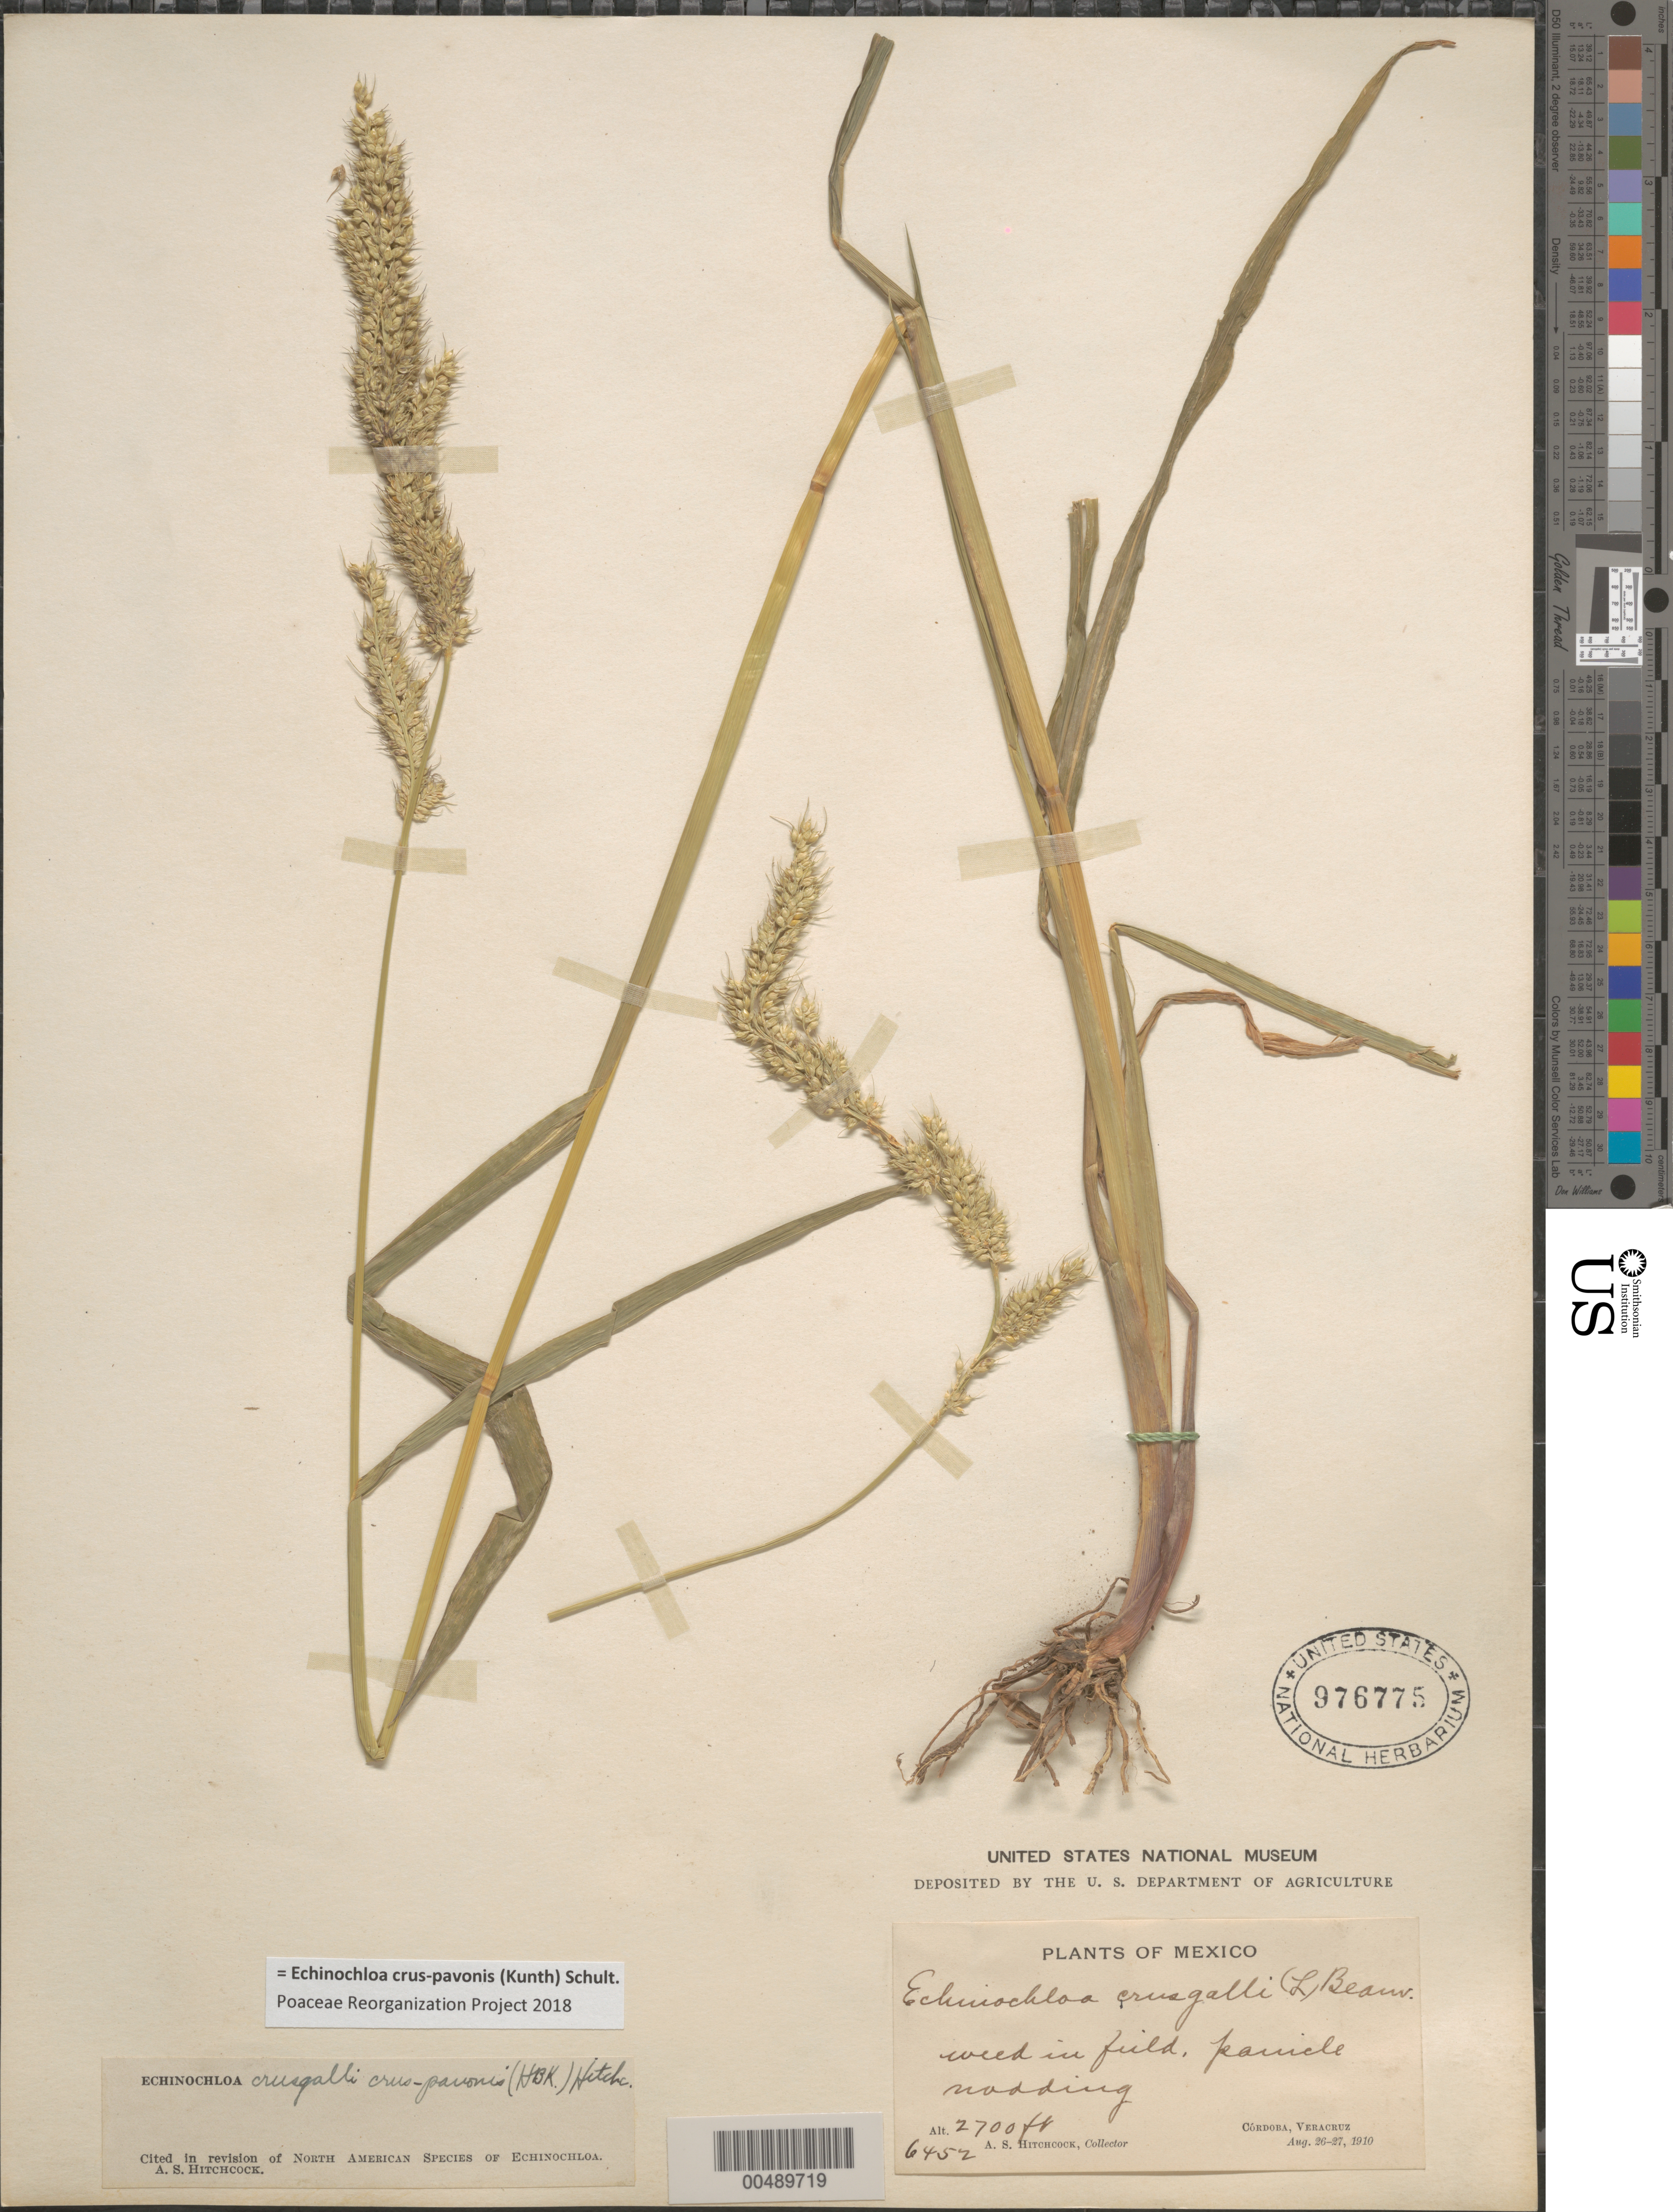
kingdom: Plantae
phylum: Tracheophyta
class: Liliopsida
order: Poales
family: Poaceae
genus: Echinochloa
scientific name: Echinochloa crus-pavonis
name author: (Kunth) Schult.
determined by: Poaceae Reorganization Project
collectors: A. S. Hitchcock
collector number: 6452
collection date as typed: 26 Aug 1910 to 27 Aug 1910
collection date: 1910-08-26/1910-08-27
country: Mexico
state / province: Veracruz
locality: Córdoba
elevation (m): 823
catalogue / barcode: US 976775